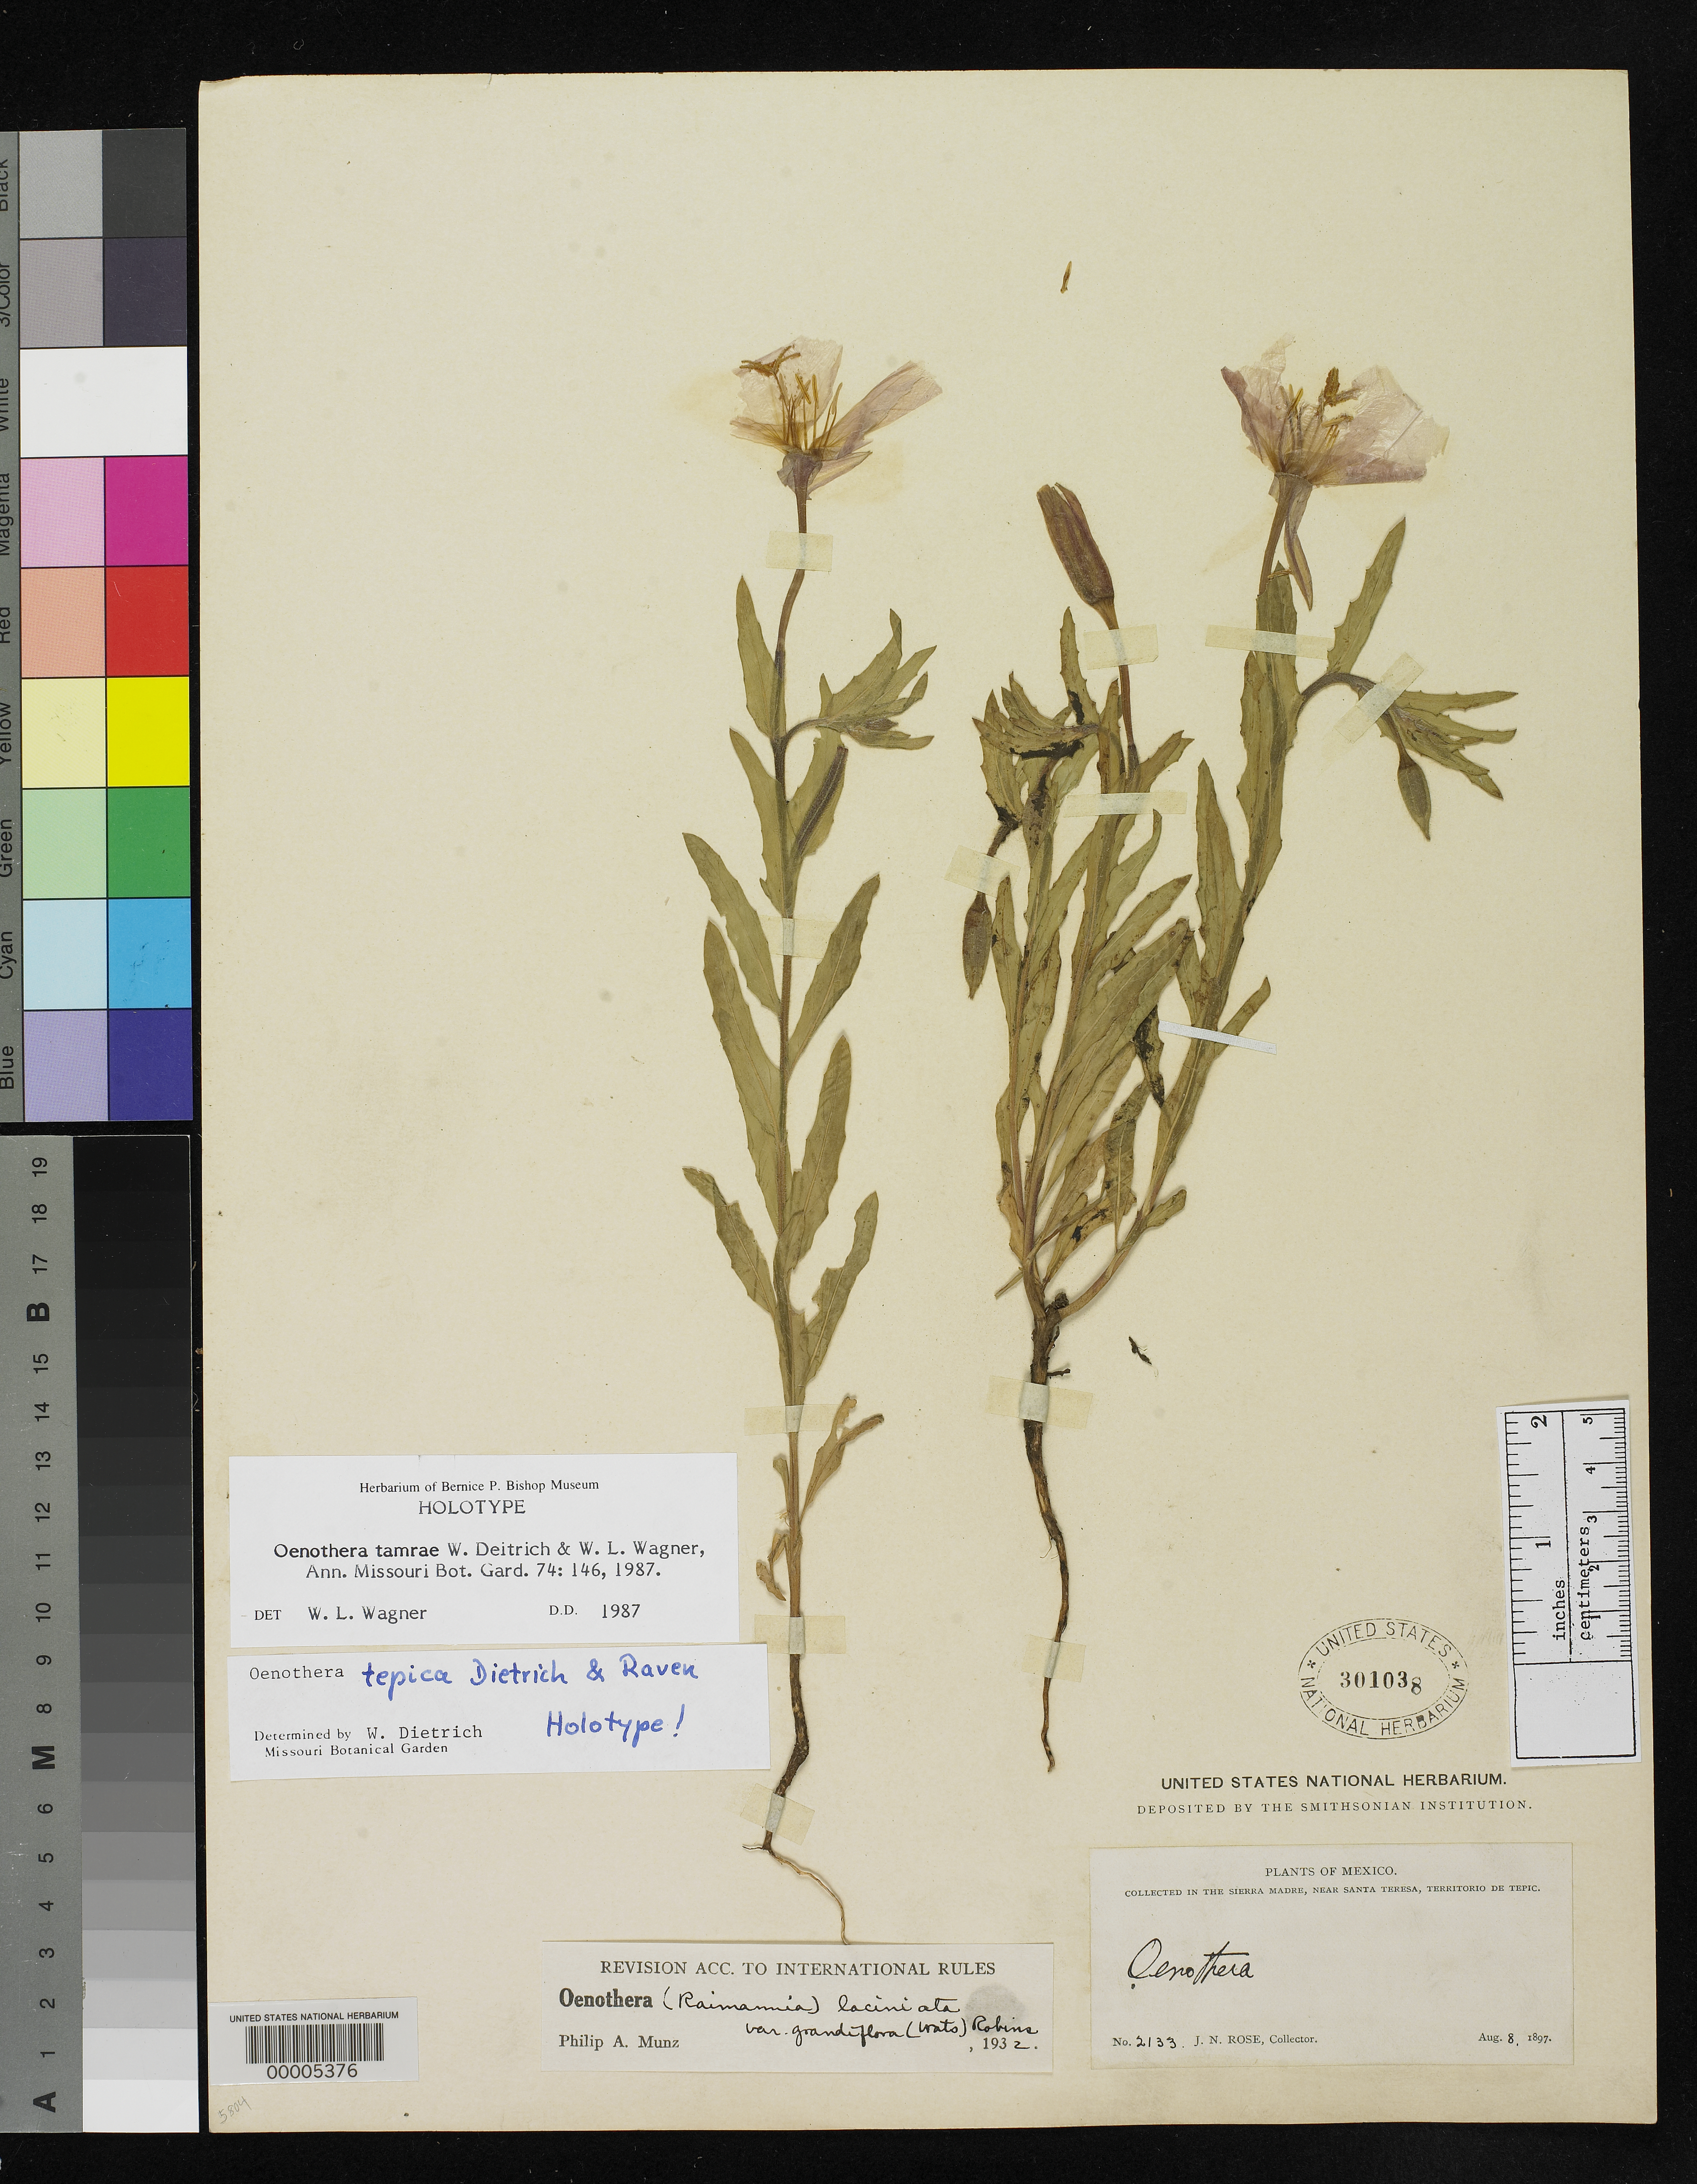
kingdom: Plantae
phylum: Tracheophyta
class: Magnoliopsida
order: Myrtales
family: Onagraceae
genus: Oenothera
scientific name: Oenothera tamrae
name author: W. Dietr. & W.L. Wagner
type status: Holotype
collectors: J. N. Rose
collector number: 2133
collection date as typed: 08 Aug 1897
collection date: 1897-08-08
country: Mexico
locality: Sierra Madre, near Santa Teresa, Territorio de Tepic.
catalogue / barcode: US 301038